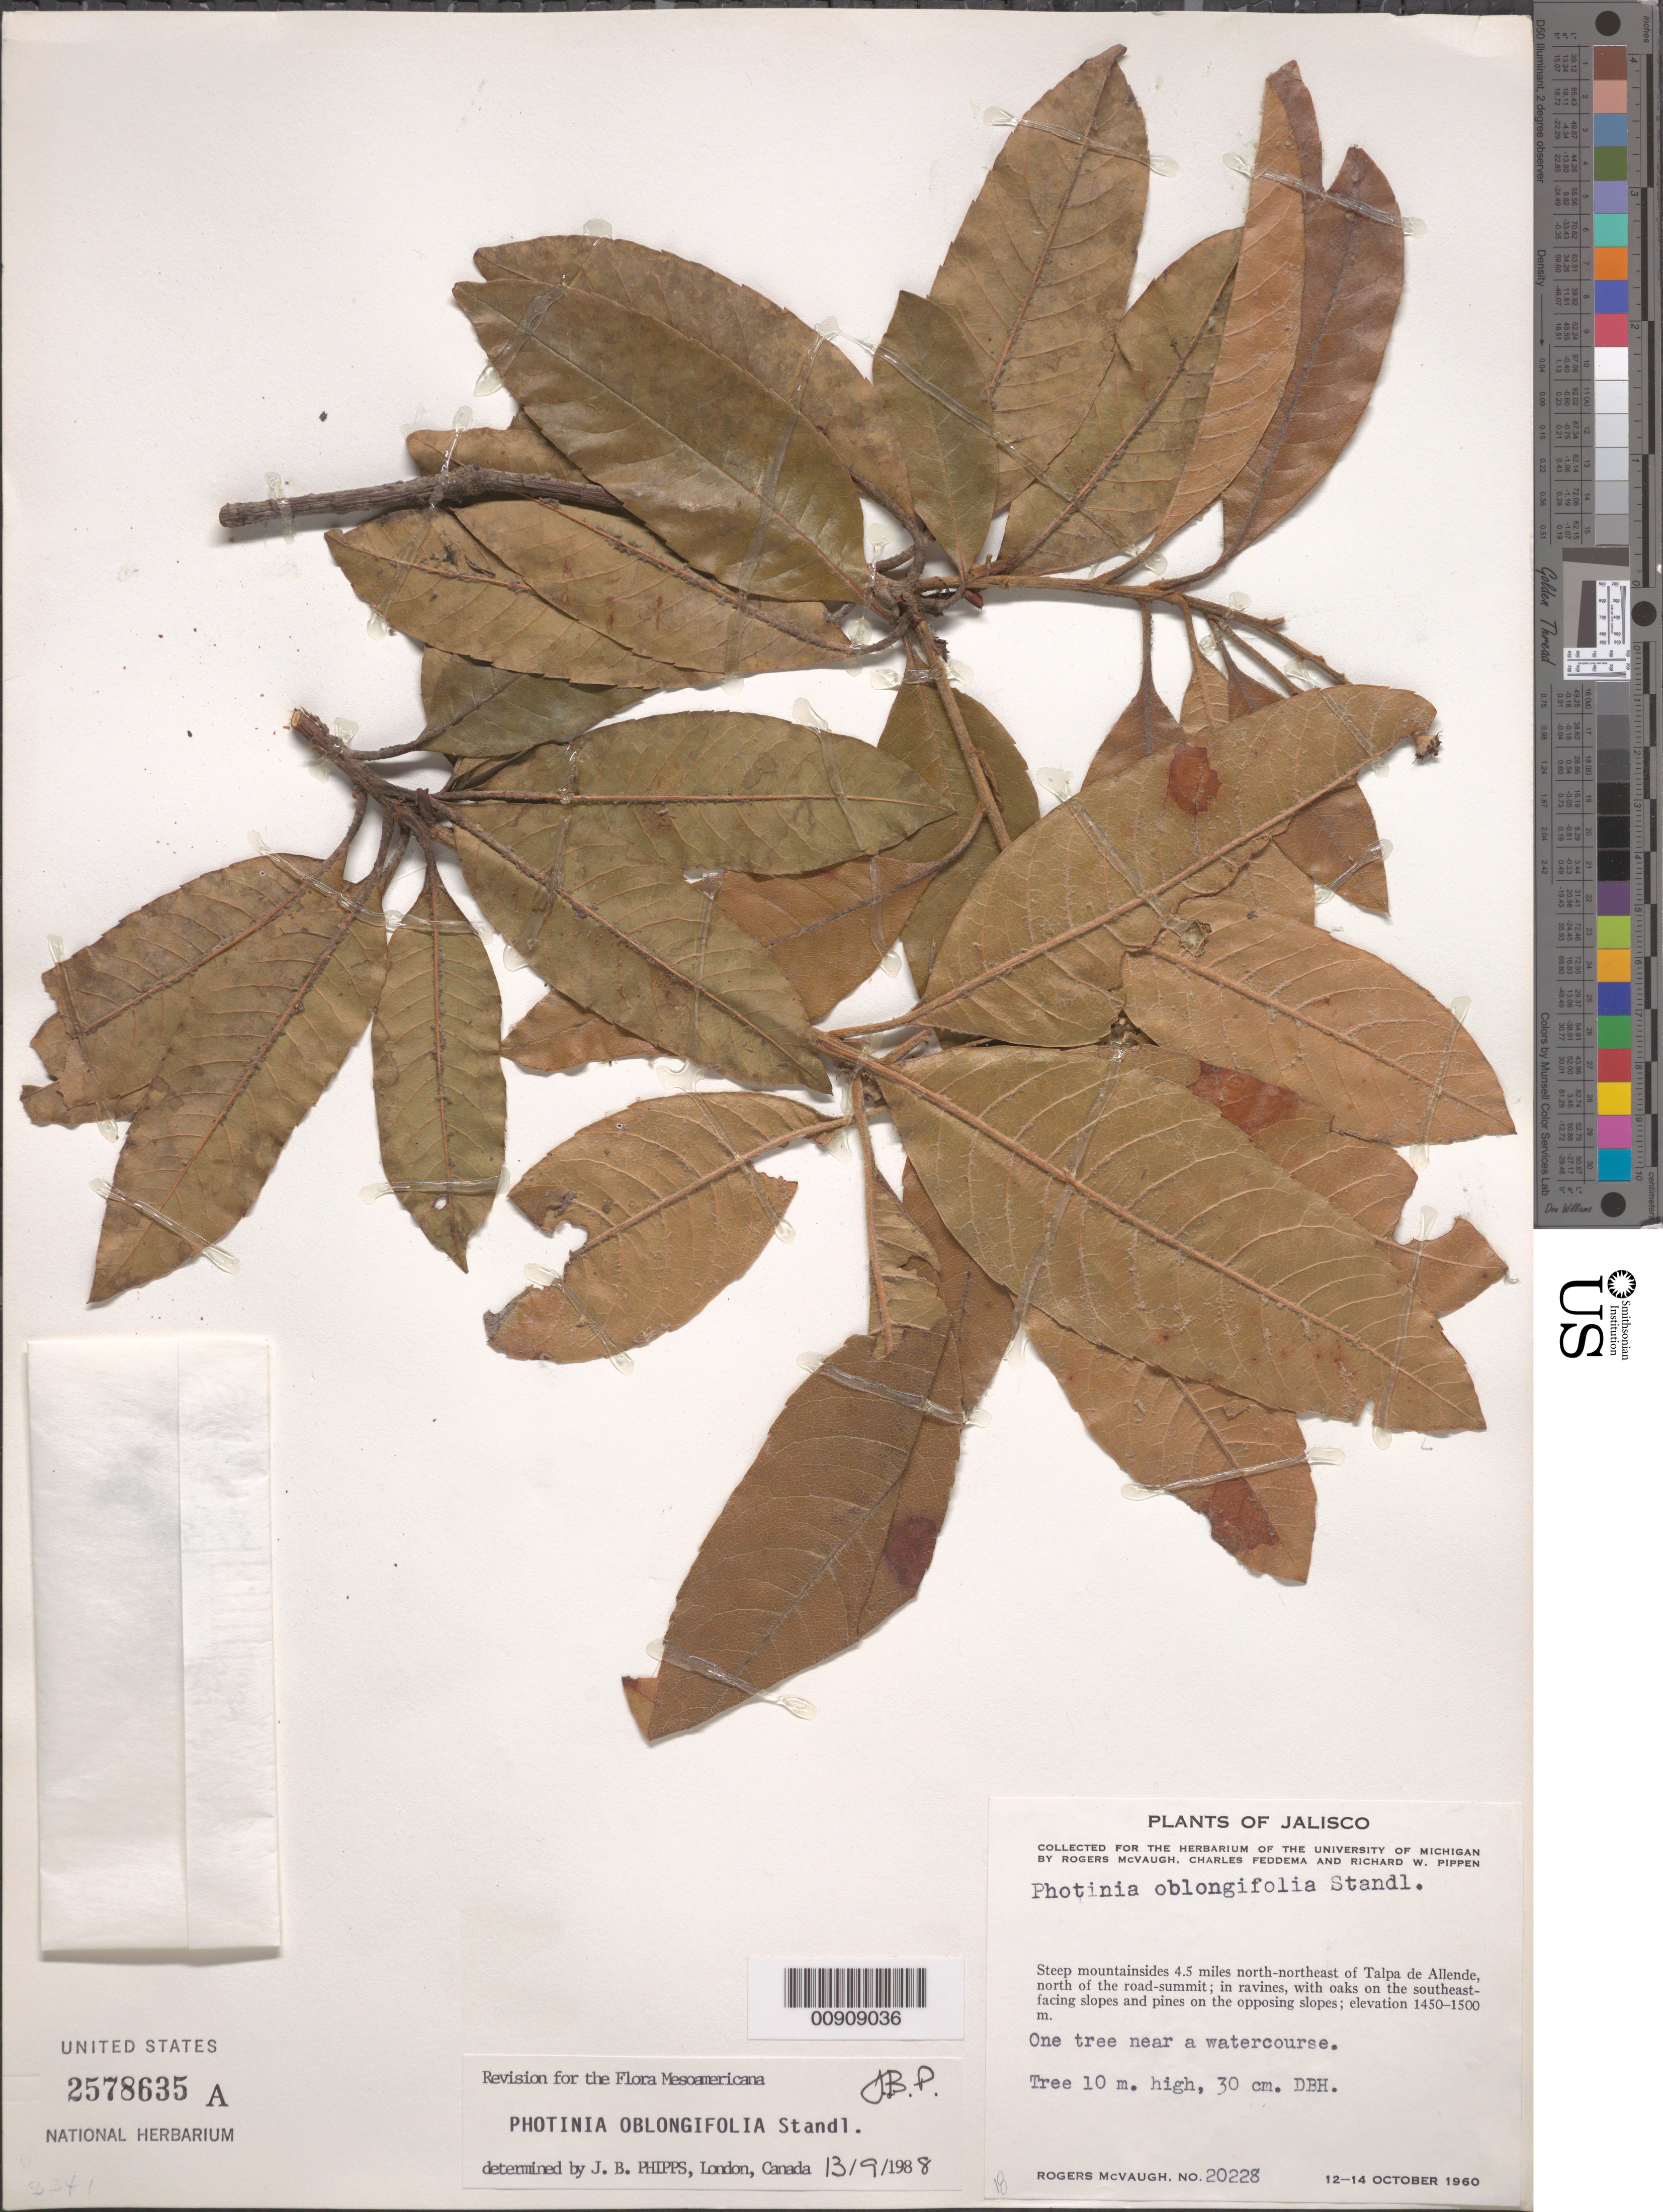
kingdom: Plantae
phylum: Tracheophyta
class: Magnoliopsida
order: Rosales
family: Rosaceae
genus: Phippsiomeles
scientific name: Phippsiomeles oblongifolia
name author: (Standl.) B.B. Liu & J. Wen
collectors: R. McVaugh, C. Feddema & R. W. Pippen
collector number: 20228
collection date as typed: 12 Oct 1960 to 14 Oct 1960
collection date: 1960-10-12/1960-10-14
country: Mexico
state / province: Jalisco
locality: Steep mountainsides 4.5 miles north-northeast of Talpa de Allende, north of the road-summit.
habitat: Near a watercourse. In ravines, with oaks on the southeast-facing slopes and pines on the opposing slopes.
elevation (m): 1500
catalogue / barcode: US 2578635A